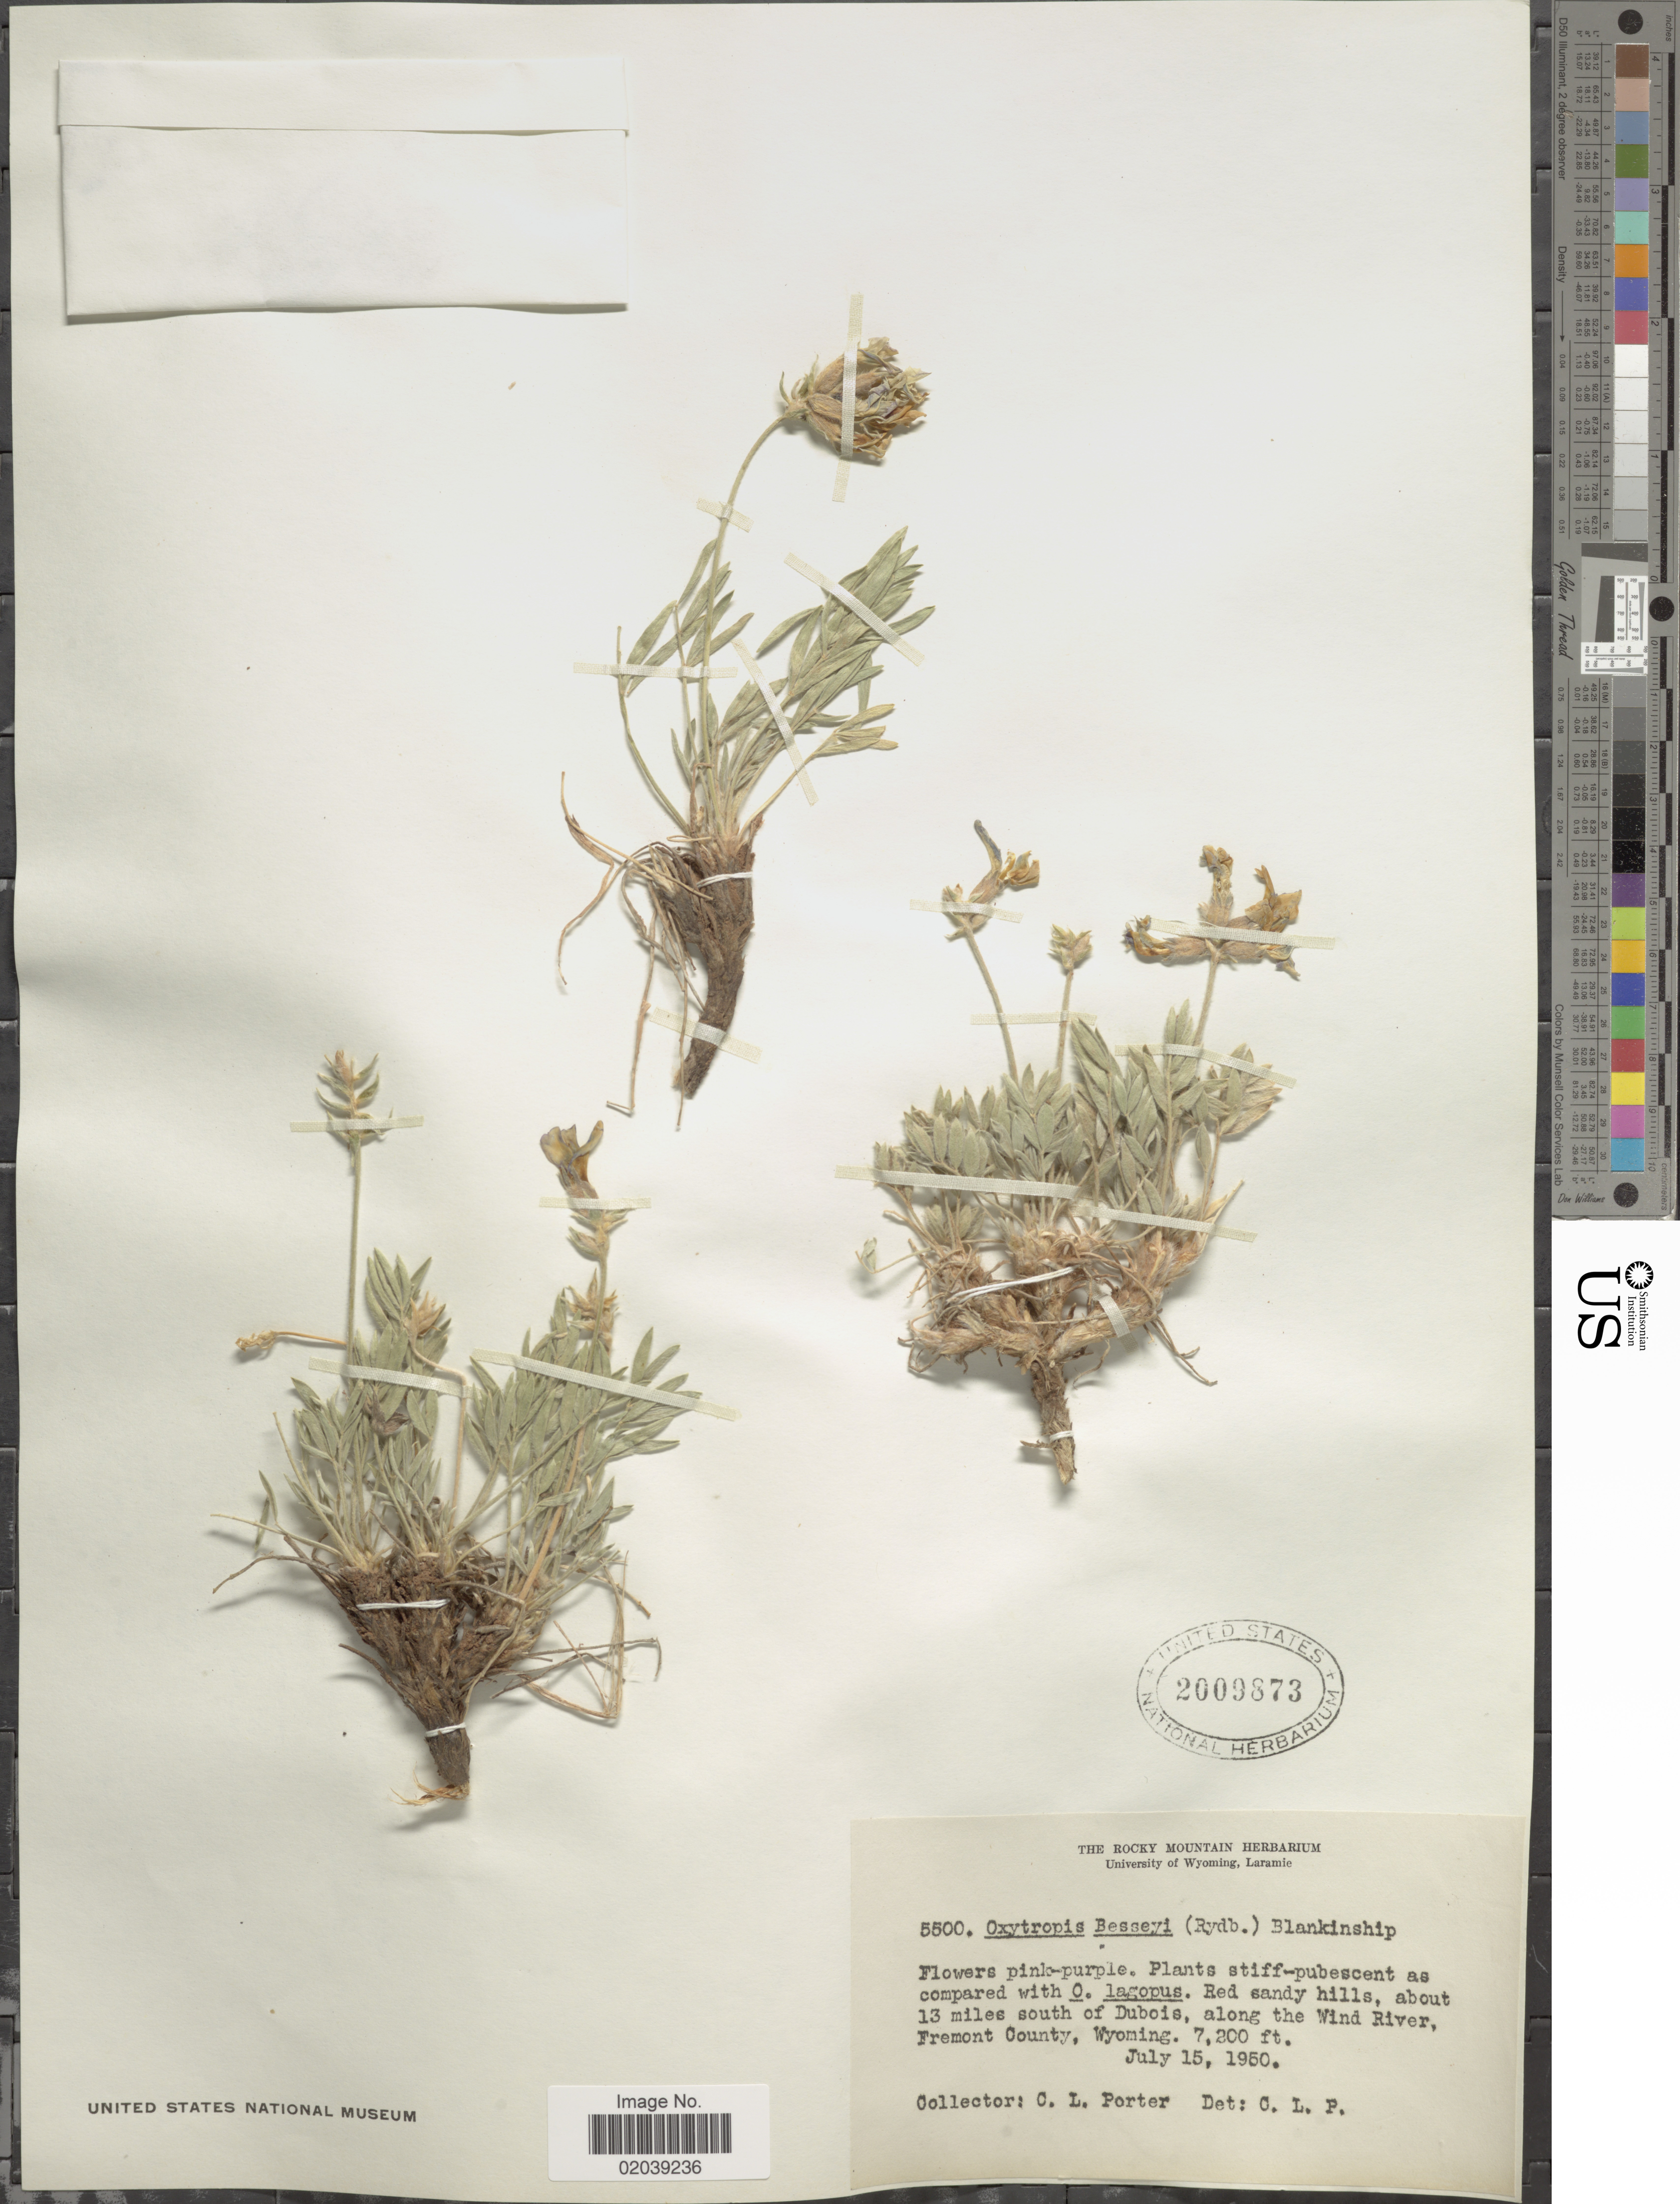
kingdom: Plantae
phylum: Tracheophyta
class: Magnoliopsida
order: Fabales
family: Fabaceae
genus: Oxytropis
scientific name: Oxytropis besseyi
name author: (Rydb.) Blank.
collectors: C. L. Porter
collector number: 5500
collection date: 1950-07-15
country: United States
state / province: Wyoming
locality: Red sandy hills, about 13 miles south of Dubois, along the Wind River, Fremont County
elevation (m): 2195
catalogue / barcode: US 2009873